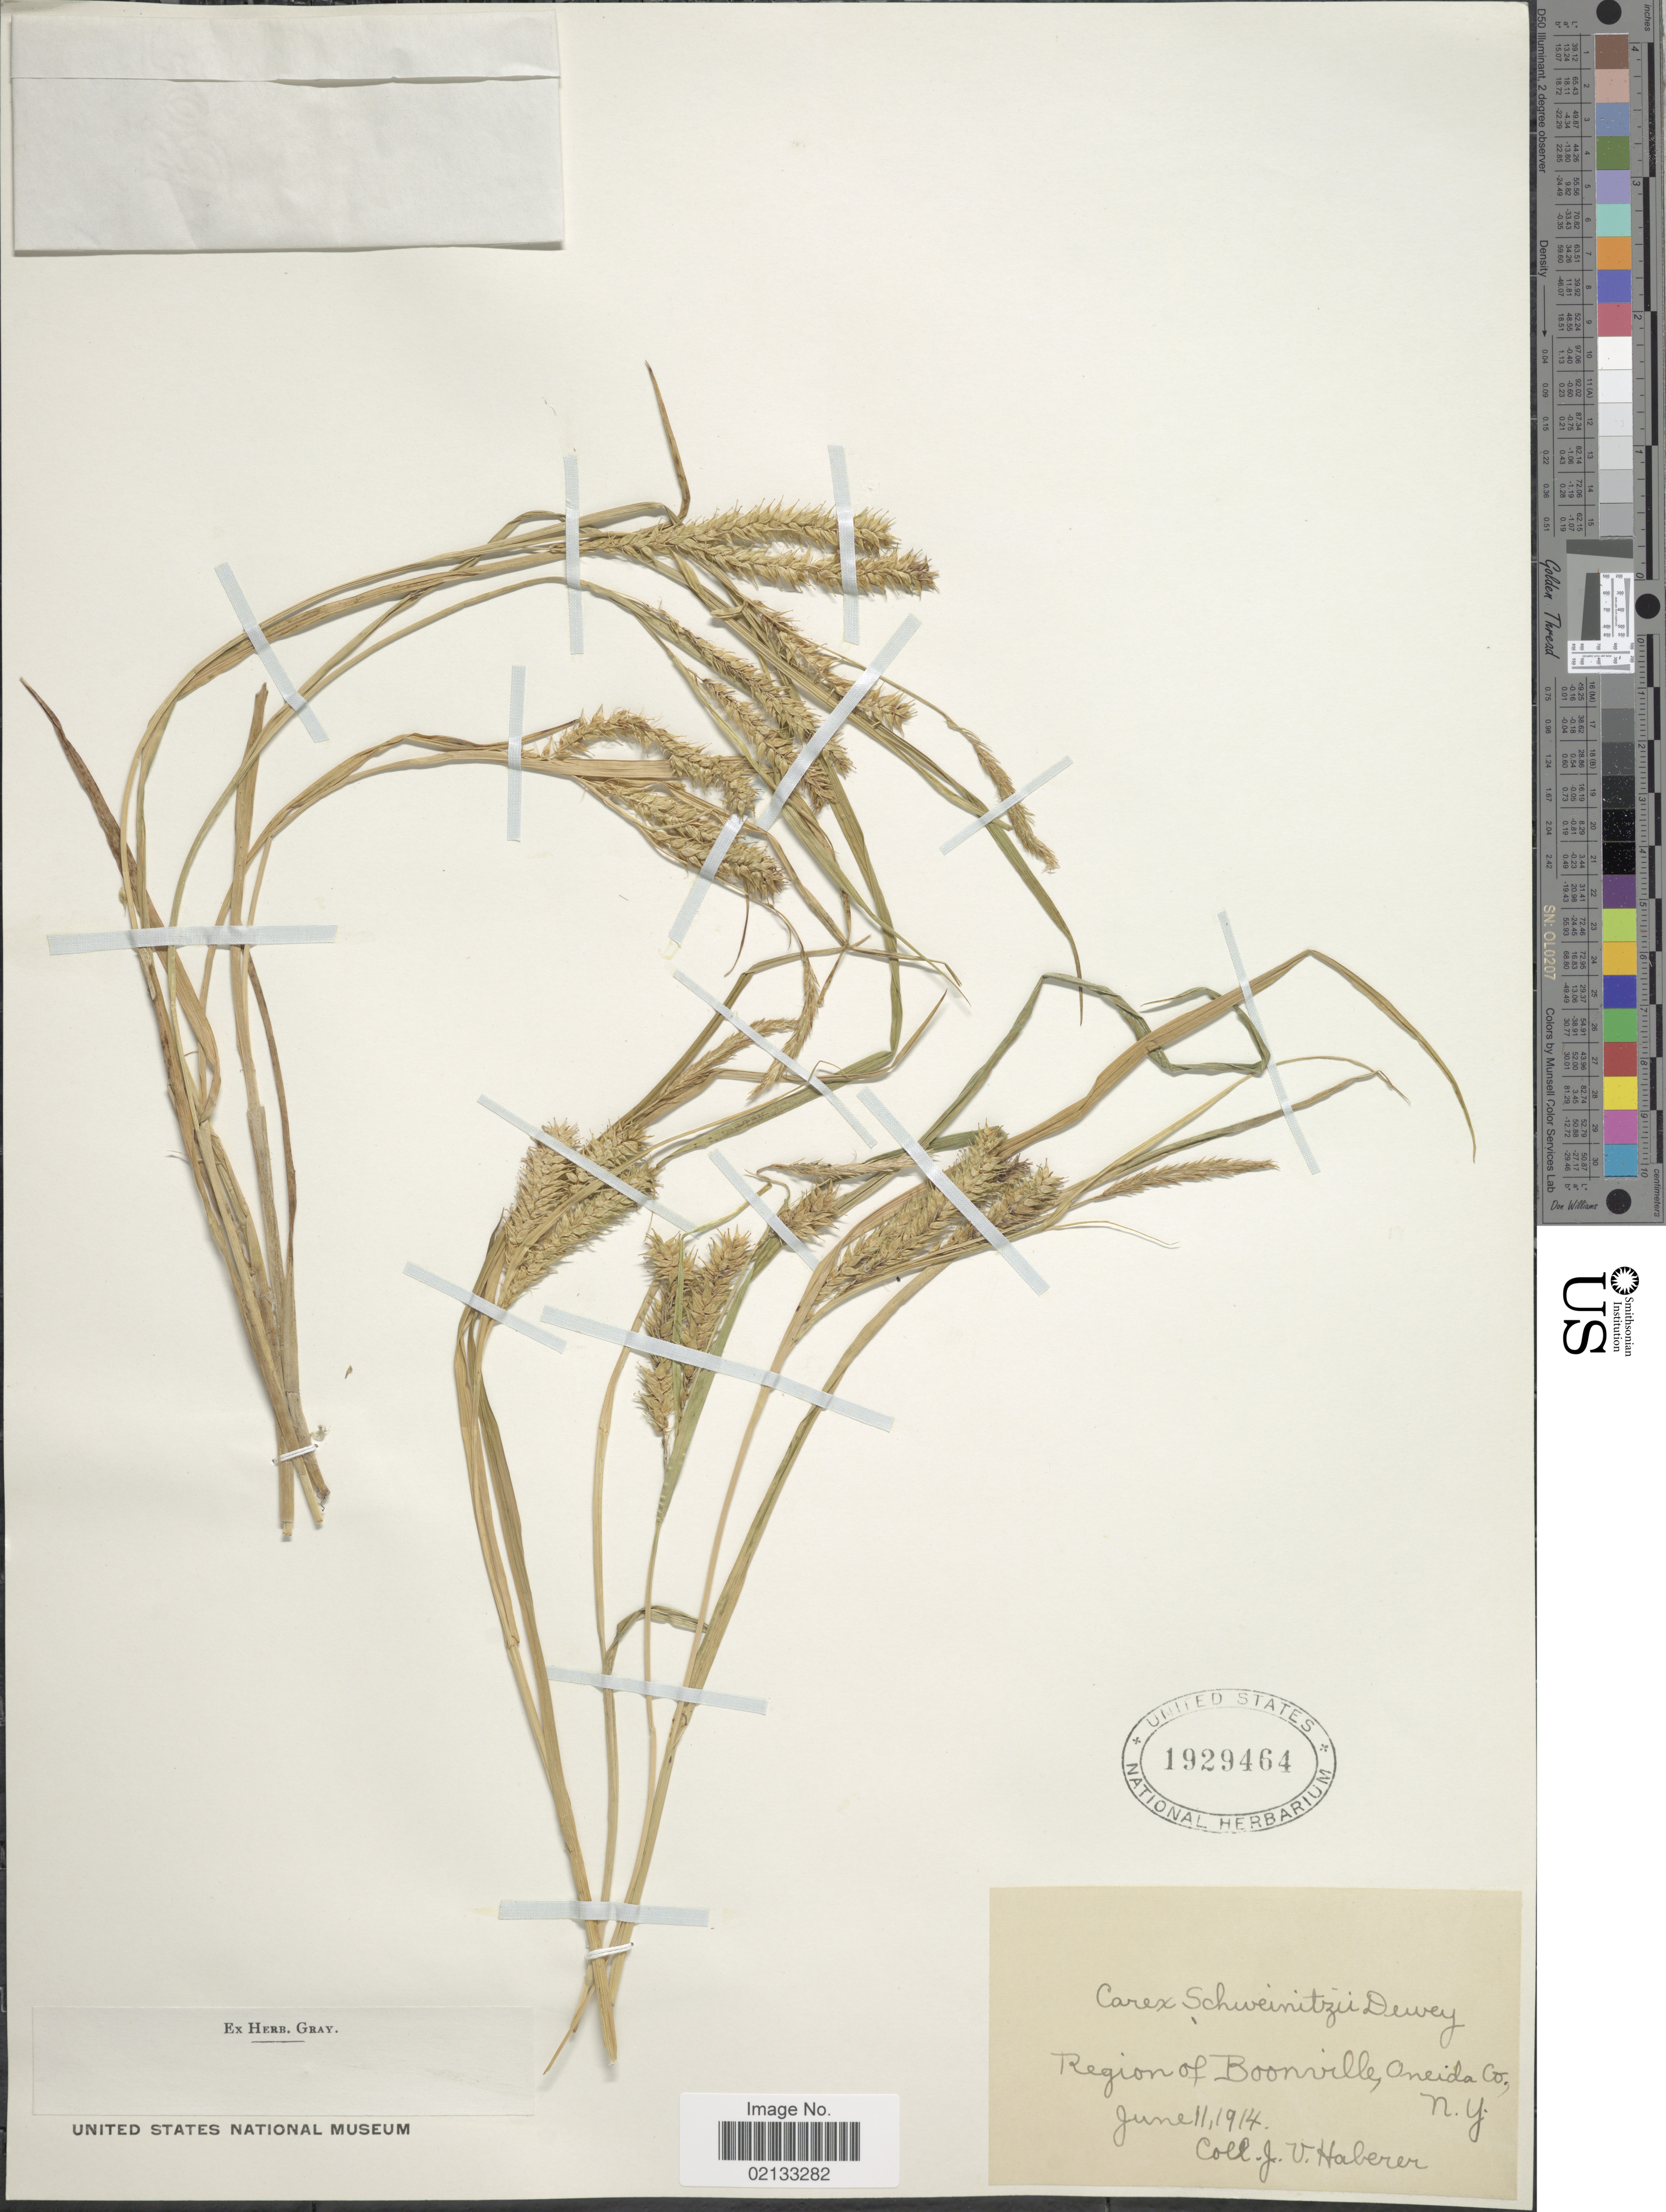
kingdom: Plantae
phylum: Tracheophyta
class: Liliopsida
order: Poales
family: Cyperaceae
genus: Carex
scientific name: Carex schweinitzii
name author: Dewey ex Schwein.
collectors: J. V. Haberer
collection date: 1914-06-11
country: United States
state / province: New York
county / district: Oneida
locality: Region of Boonville, Oneida Co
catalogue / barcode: US 1929464